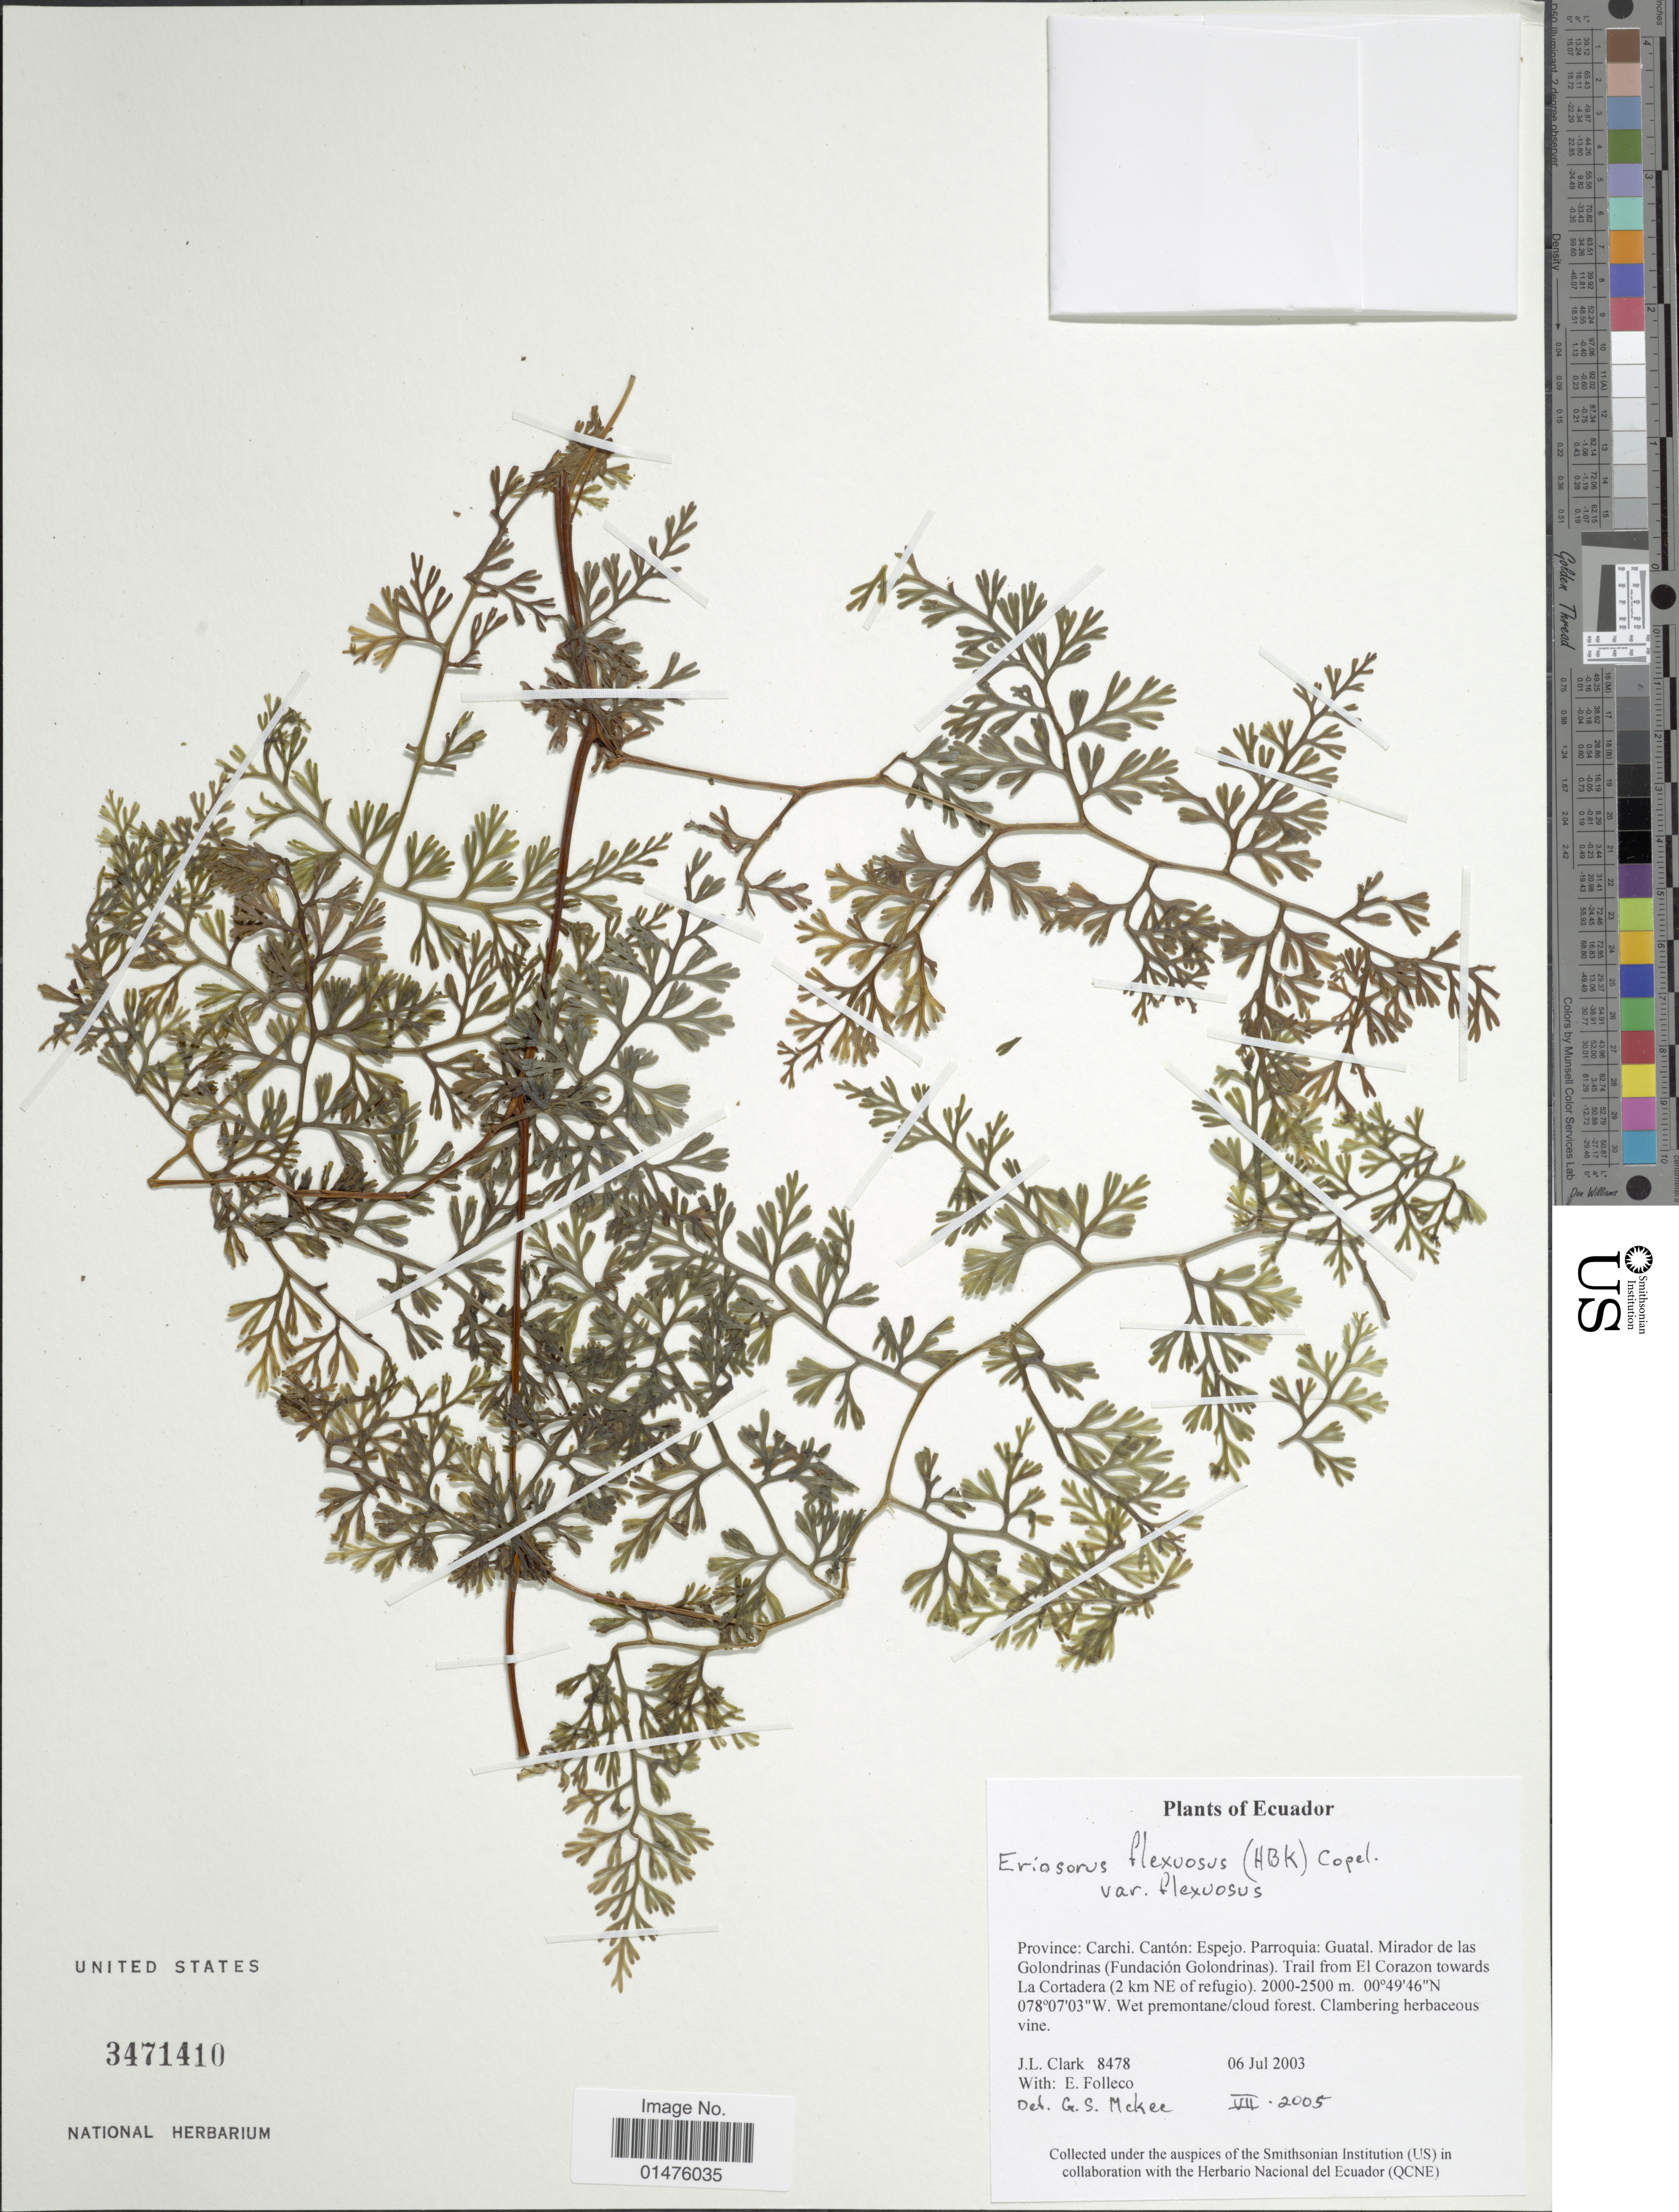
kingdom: Plantae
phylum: Tracheophyta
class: Polypodiopsida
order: Polypodiales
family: Pteridaceae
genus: Jamesonia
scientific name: Jamesonia flexuosa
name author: (Humb. & Bonpl.) Christenh.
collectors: J. L. Clark & E. Folleco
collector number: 8478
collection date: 2003-07-06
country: Ecuador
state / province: Carchi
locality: Cantón: Espejo. Parroquia: Guatal. Mirador de las Golondrinas (Fundación Golondrinas). Trail from El Corazon towards La Cortadera ( 2 km NE of refugio)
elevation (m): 2000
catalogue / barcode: US 3471410